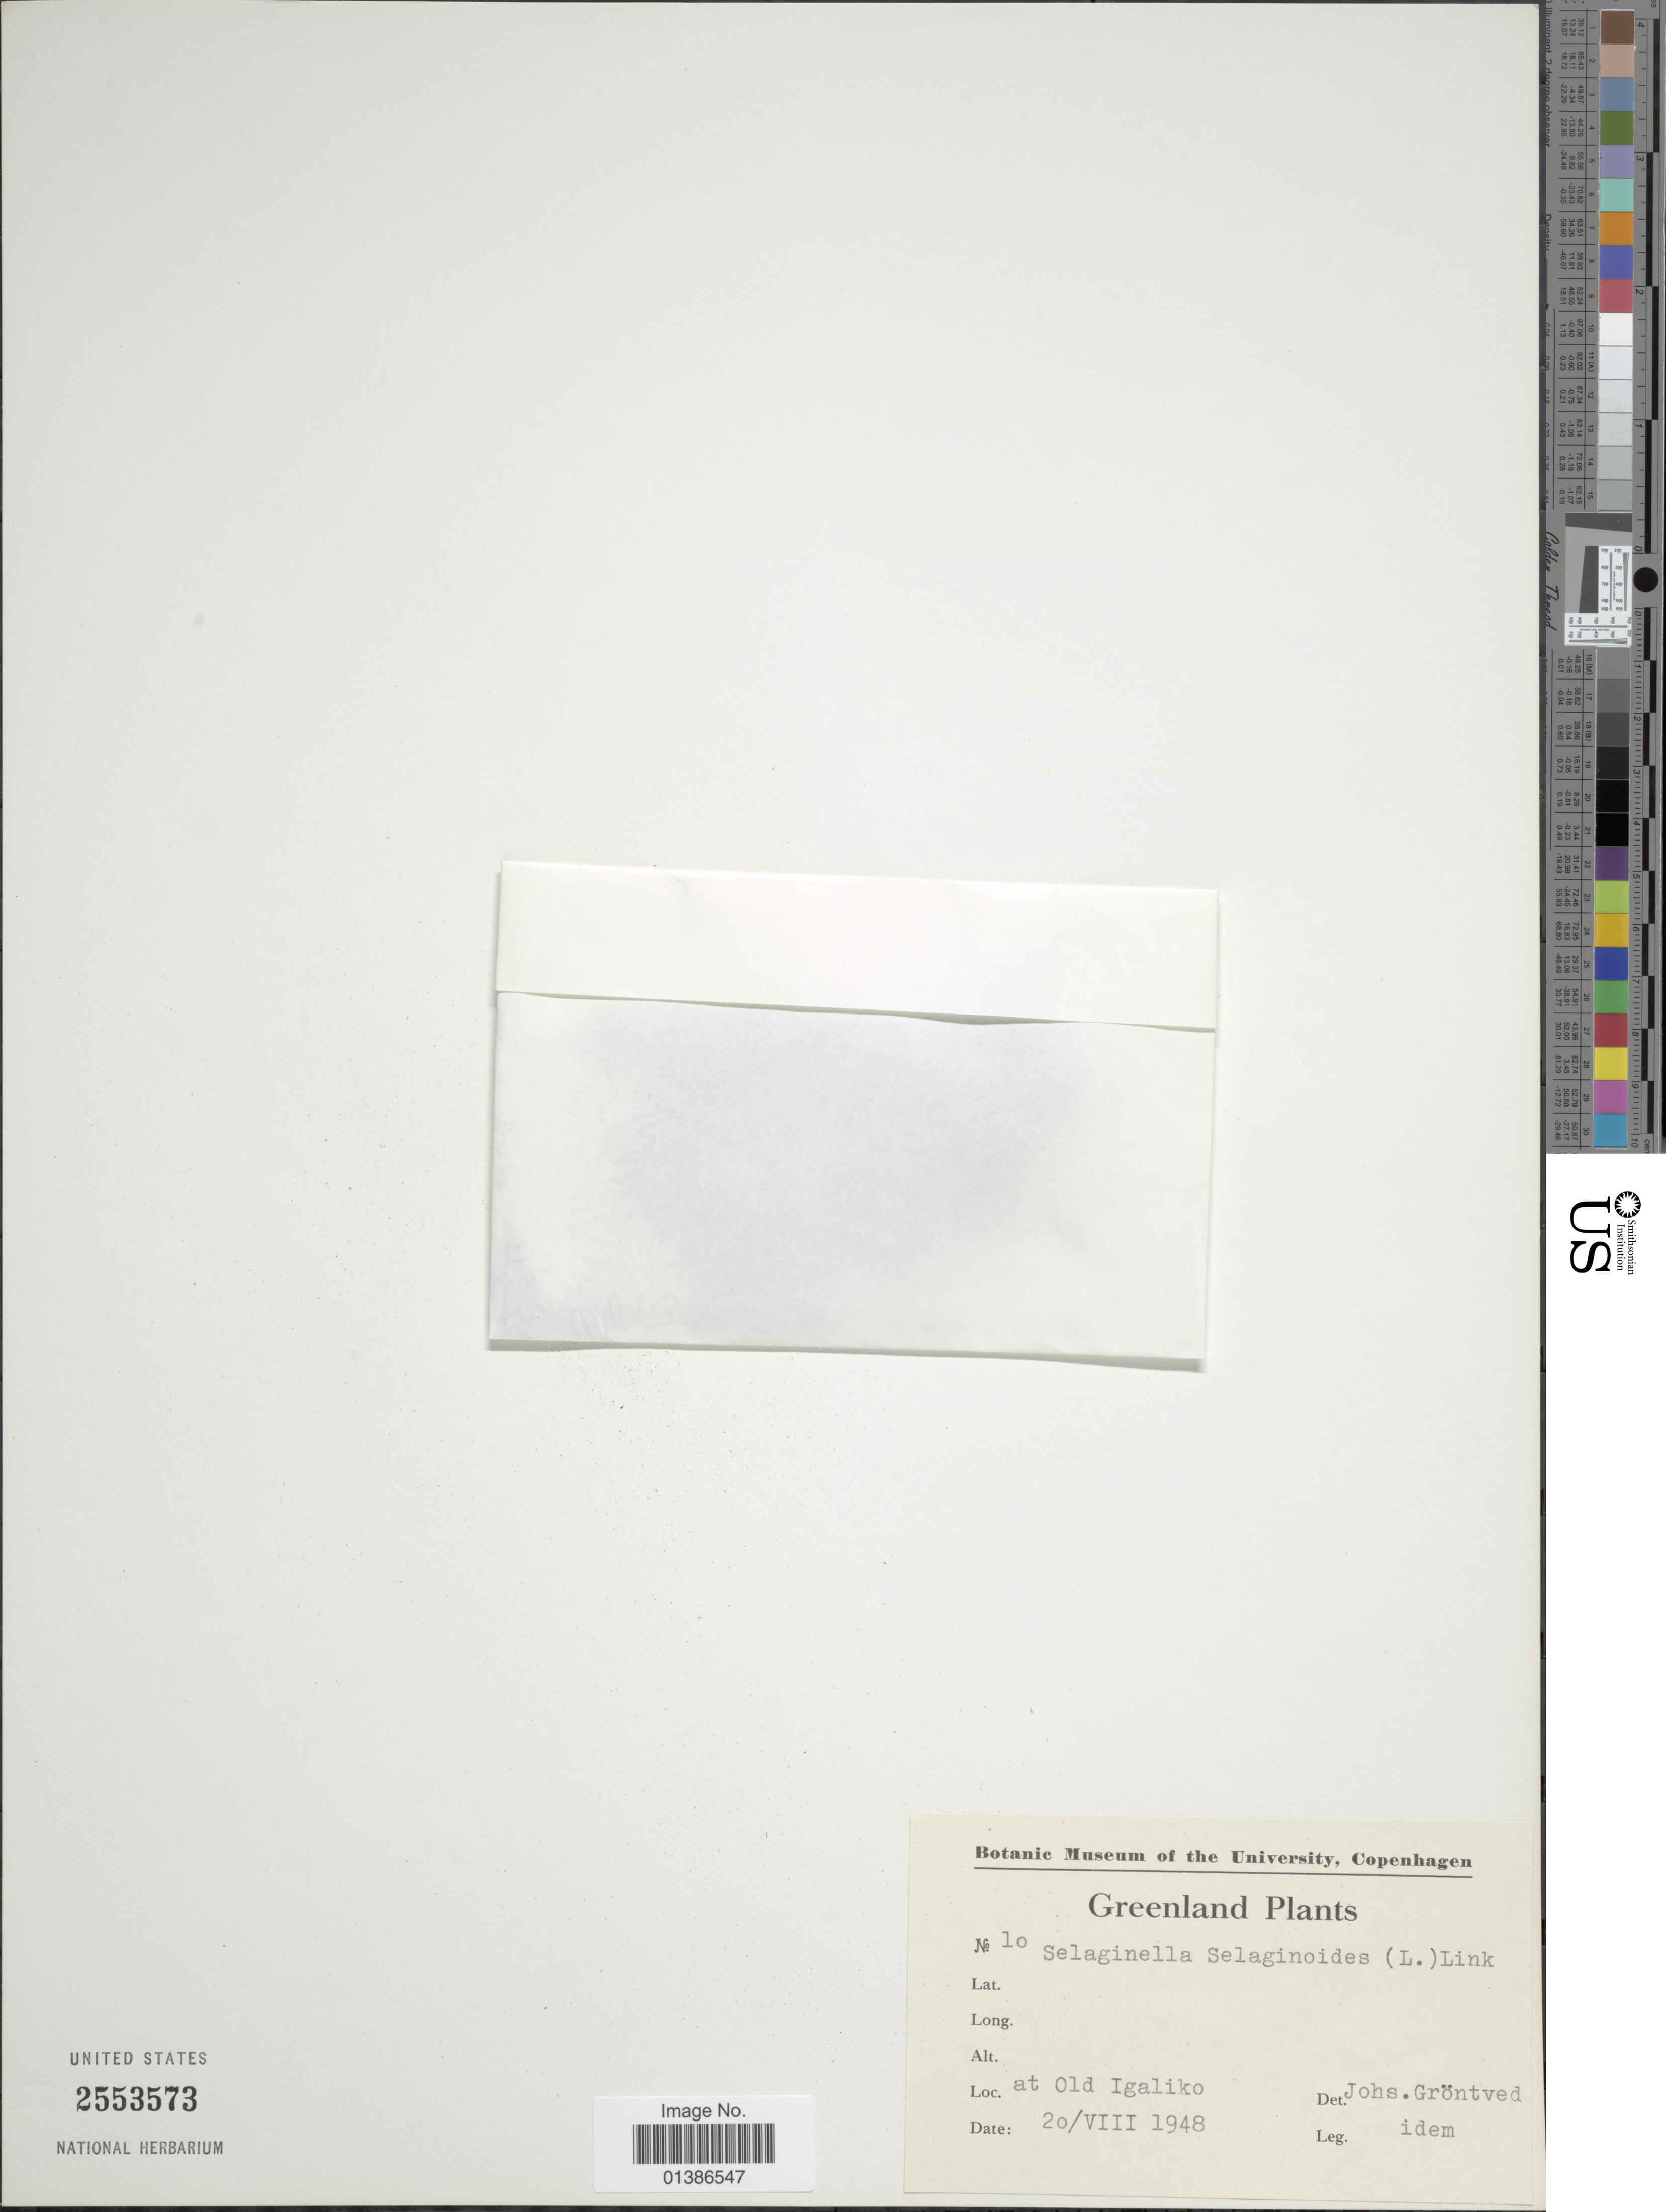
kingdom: Plantae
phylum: Tracheophyta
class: Lycopodiopsida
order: Selaginellales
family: Selaginellaceae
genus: Selaginella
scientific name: Selaginella selaginoides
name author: (L.) Link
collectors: J. Gröntved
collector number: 10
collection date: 1948-08-20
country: Greenland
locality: At Old Igaliko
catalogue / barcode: US 2553573